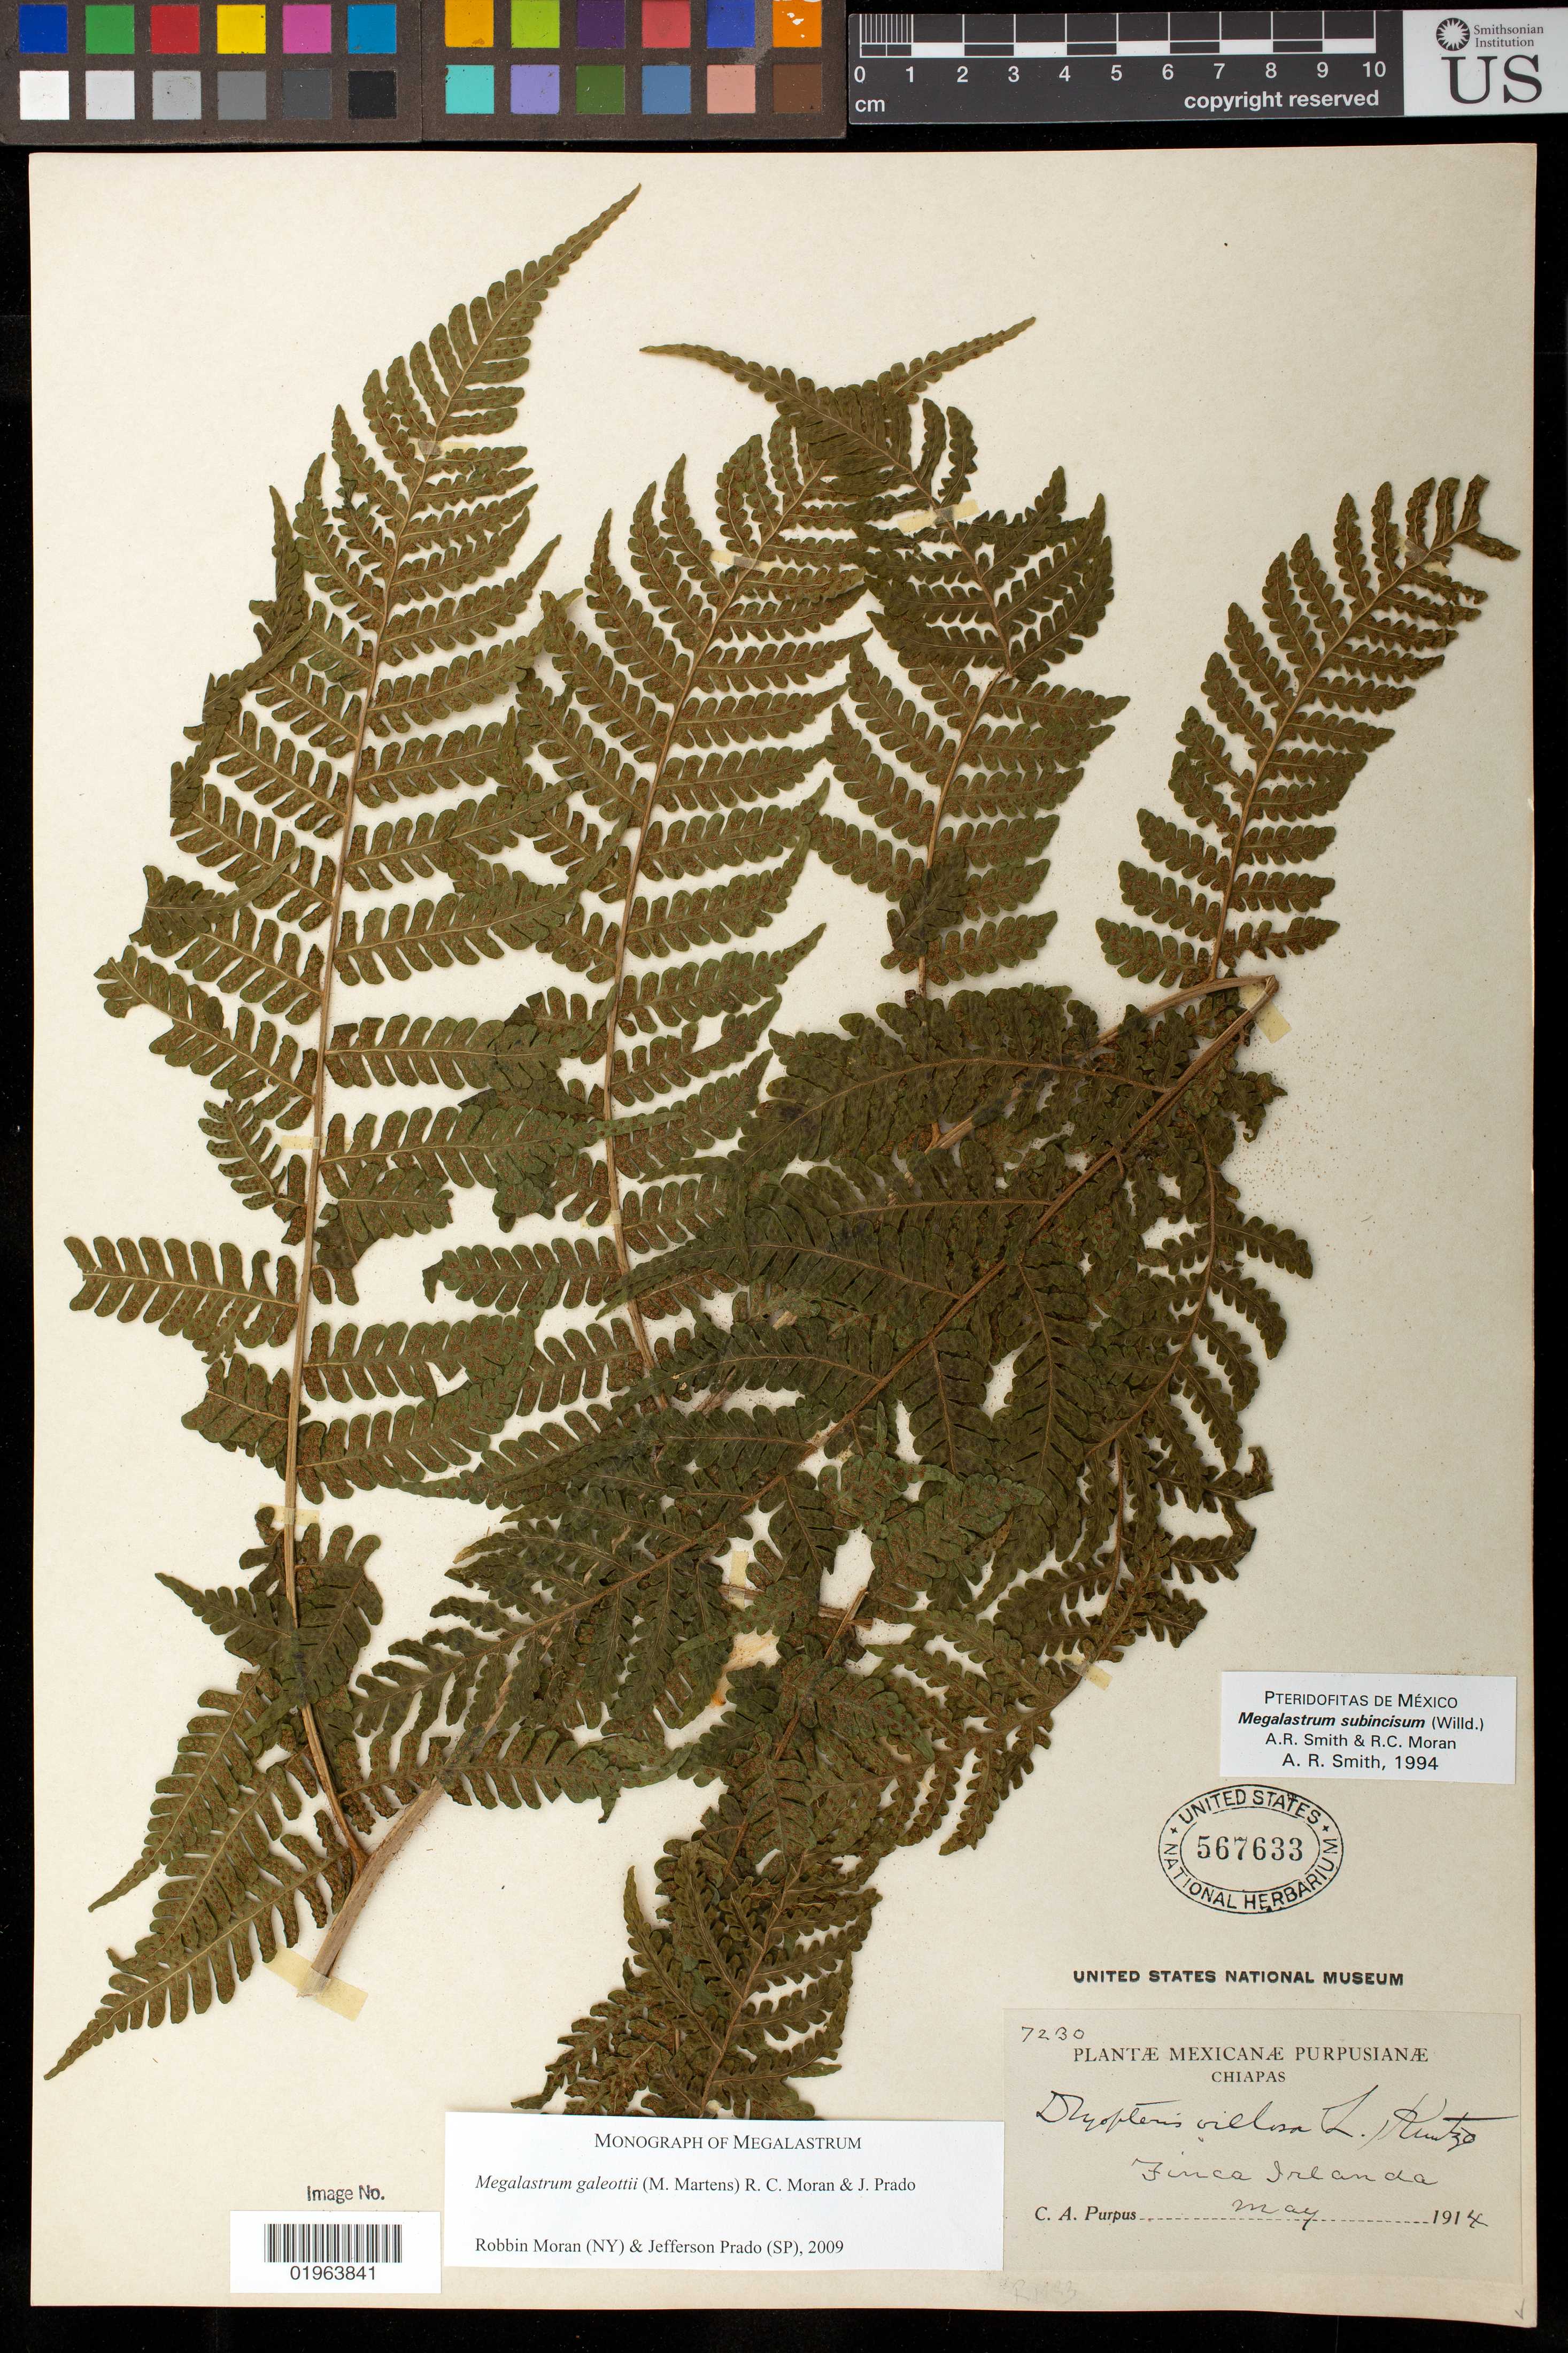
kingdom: Plantae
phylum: Tracheophyta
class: Polypodiopsida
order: Polypodiales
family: Dryopteridaceae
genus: Megalastrum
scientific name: Megalastrum galeottii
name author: (M. Martens) R.C. Moran & J. Prado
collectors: C. A. Purpus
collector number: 7230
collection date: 1914-05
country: Mexico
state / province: Chiapas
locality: Finca Irlanda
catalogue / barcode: US 567633